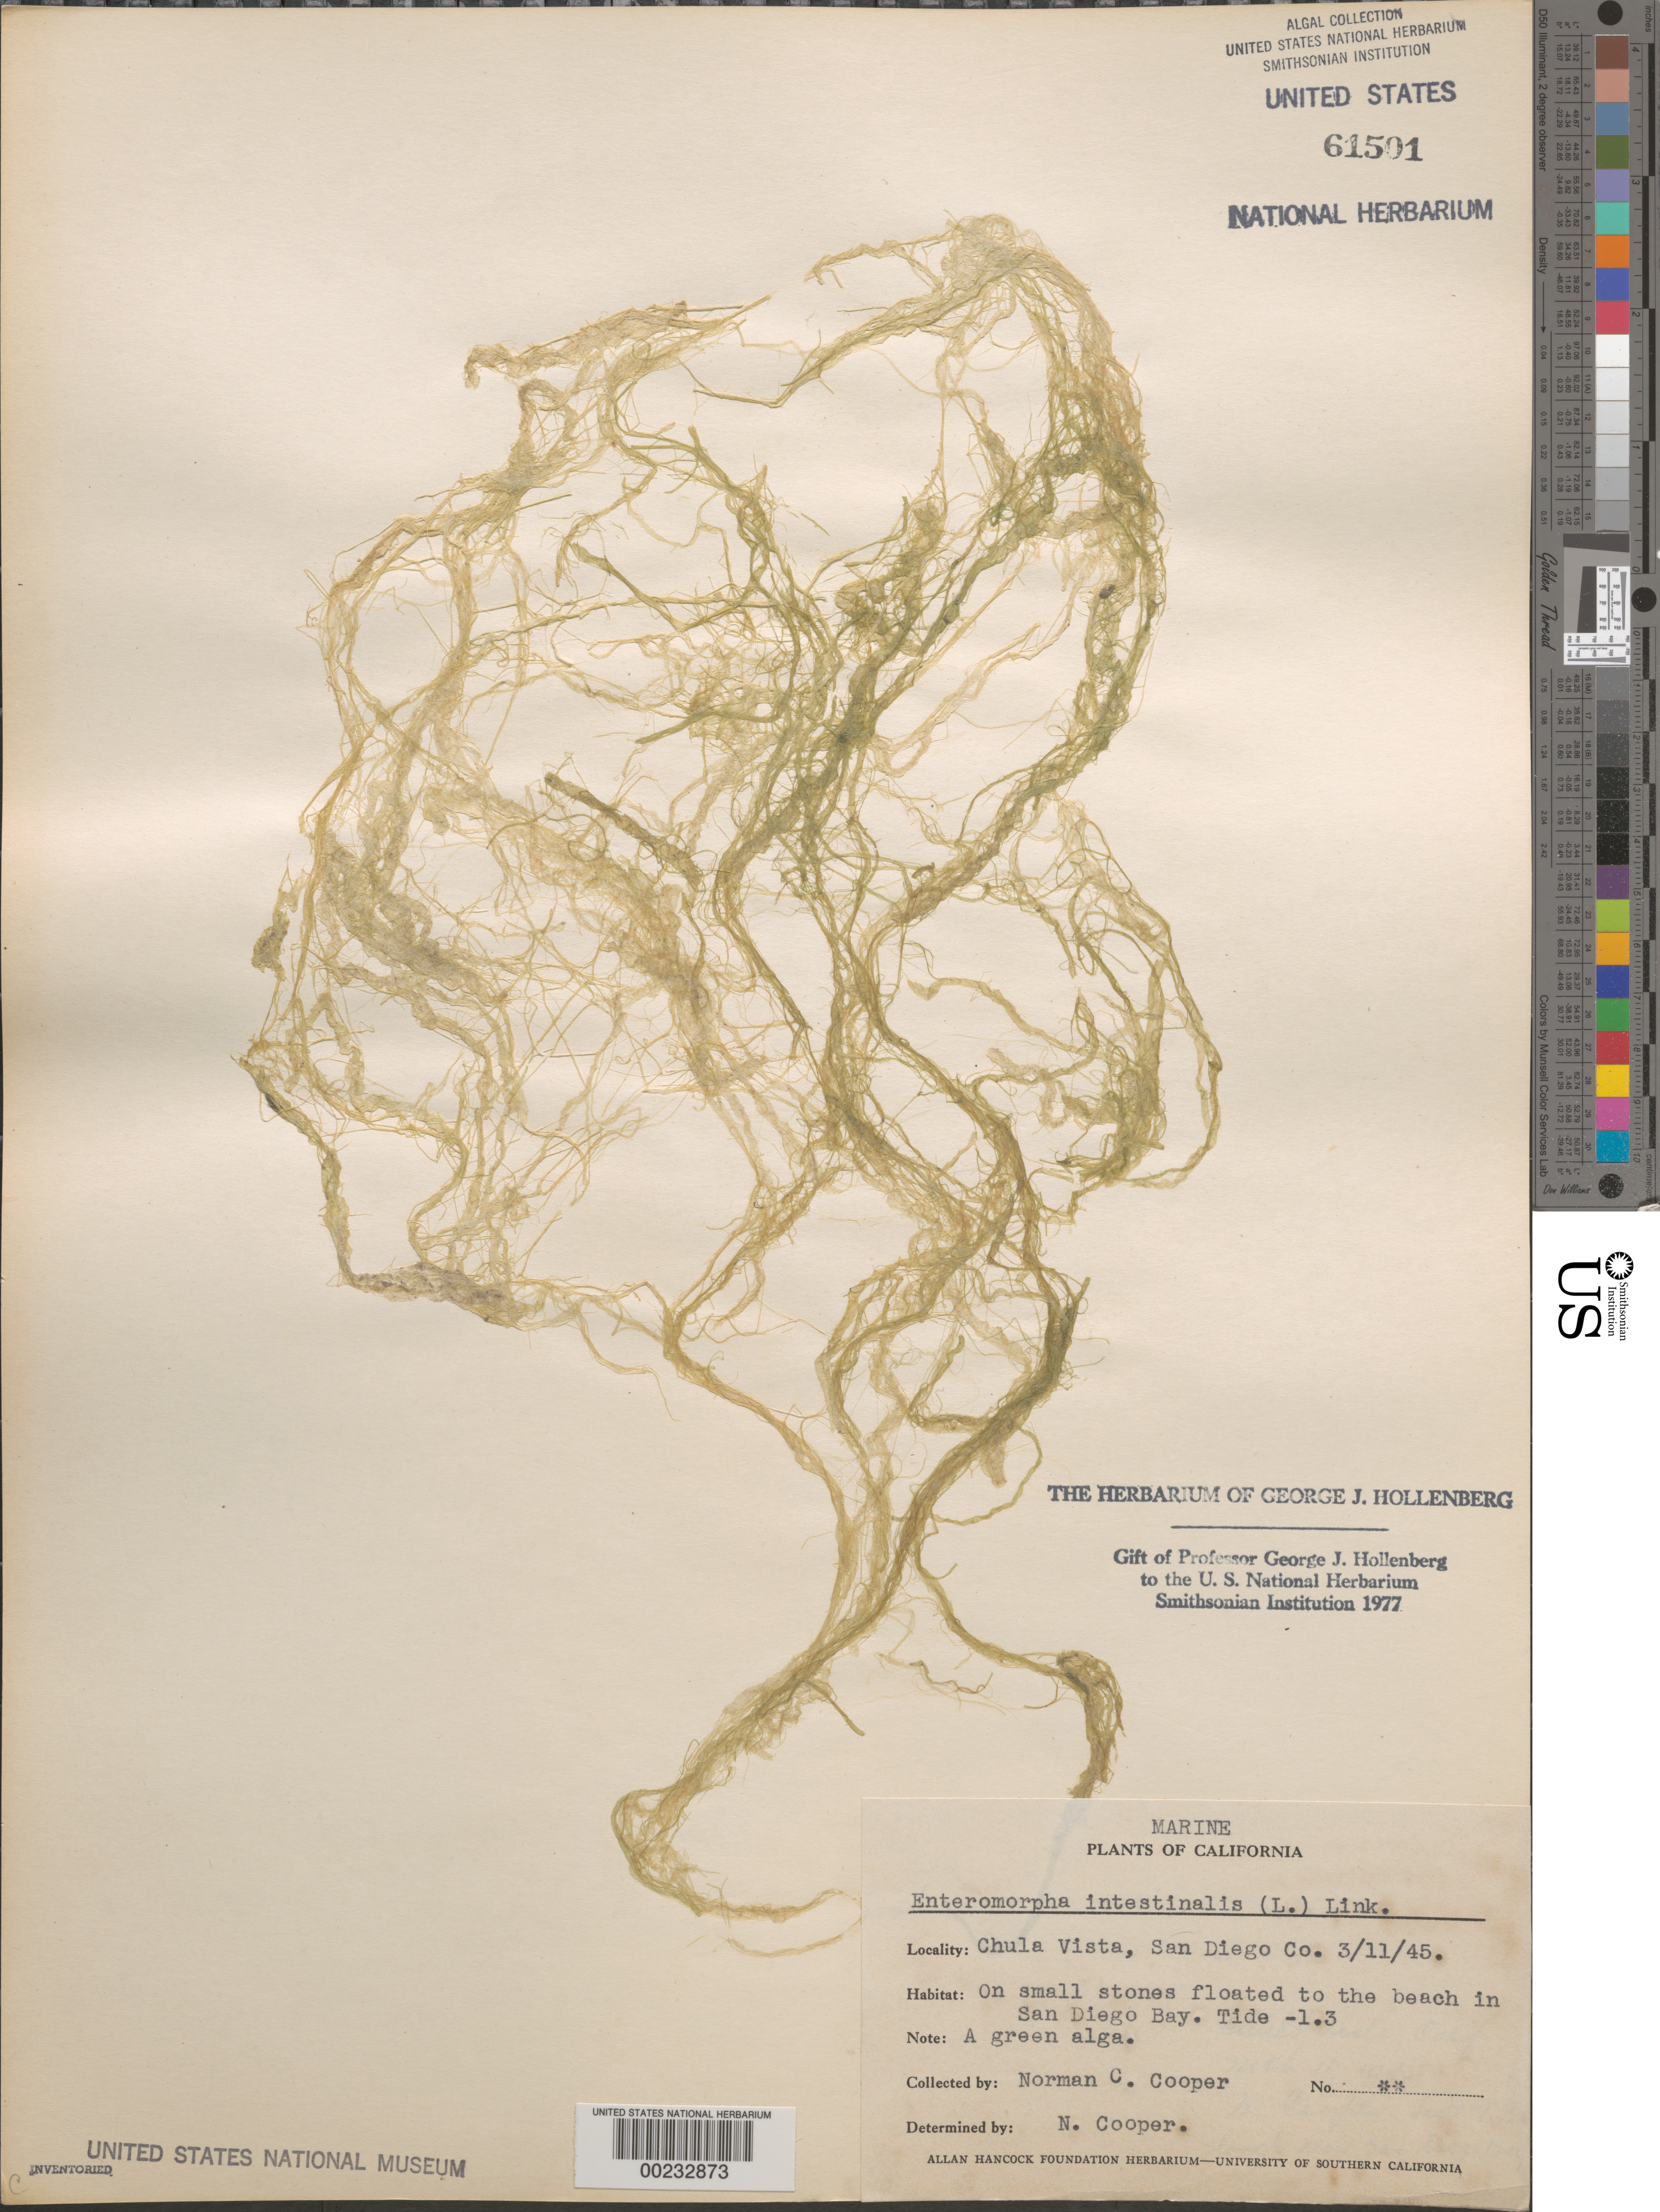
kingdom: Plantae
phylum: Chlorophyta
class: Ulvophyceae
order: Ulvales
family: Ulvaceae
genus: Ulva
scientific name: Ulva intestinalis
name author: L.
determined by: Algae name updating Project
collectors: N. Cooper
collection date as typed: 11 Mar 1945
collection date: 1945-03-11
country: United States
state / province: California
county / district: San Diego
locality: Chula Vista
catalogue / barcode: US 61501